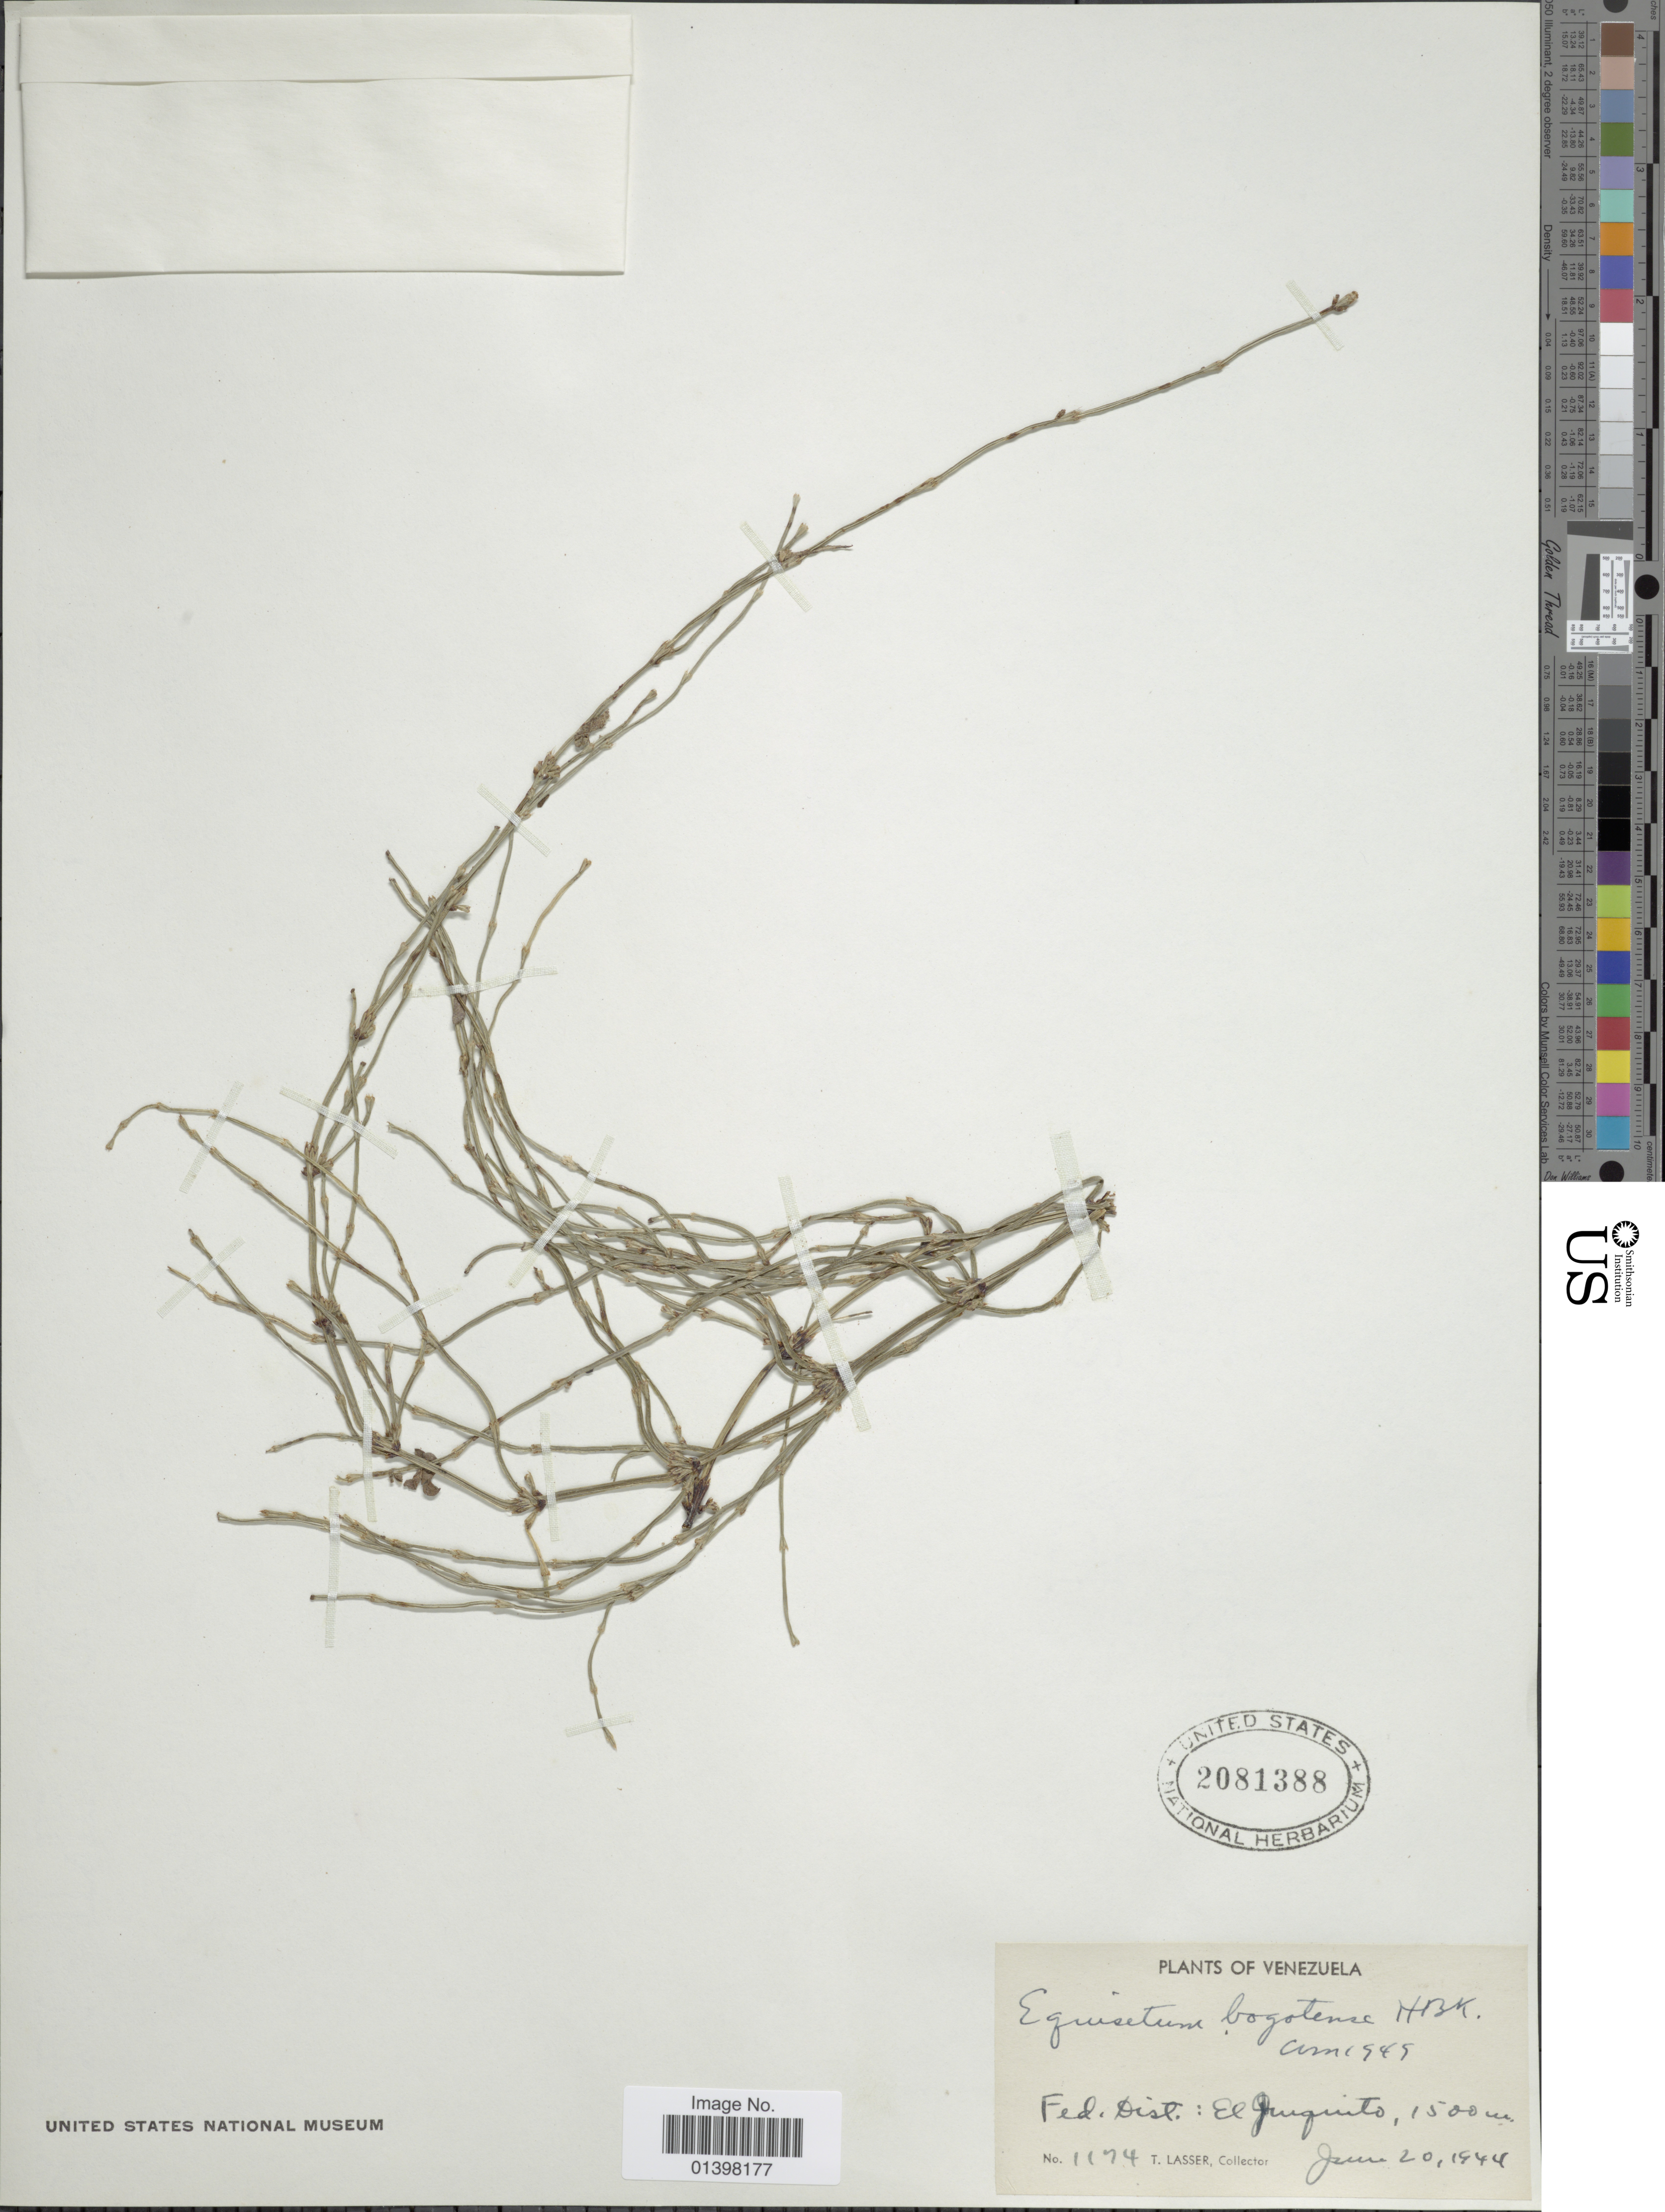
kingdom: Plantae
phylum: Tracheophyta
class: Polypodiopsida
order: Equisetales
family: Equisetaceae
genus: Equisetum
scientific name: Equisetum bogotense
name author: Kunth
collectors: T. Lasser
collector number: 1174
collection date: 1944-06-20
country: Venezuela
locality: Fed Dist: El Junquito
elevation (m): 1500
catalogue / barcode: US 2081388